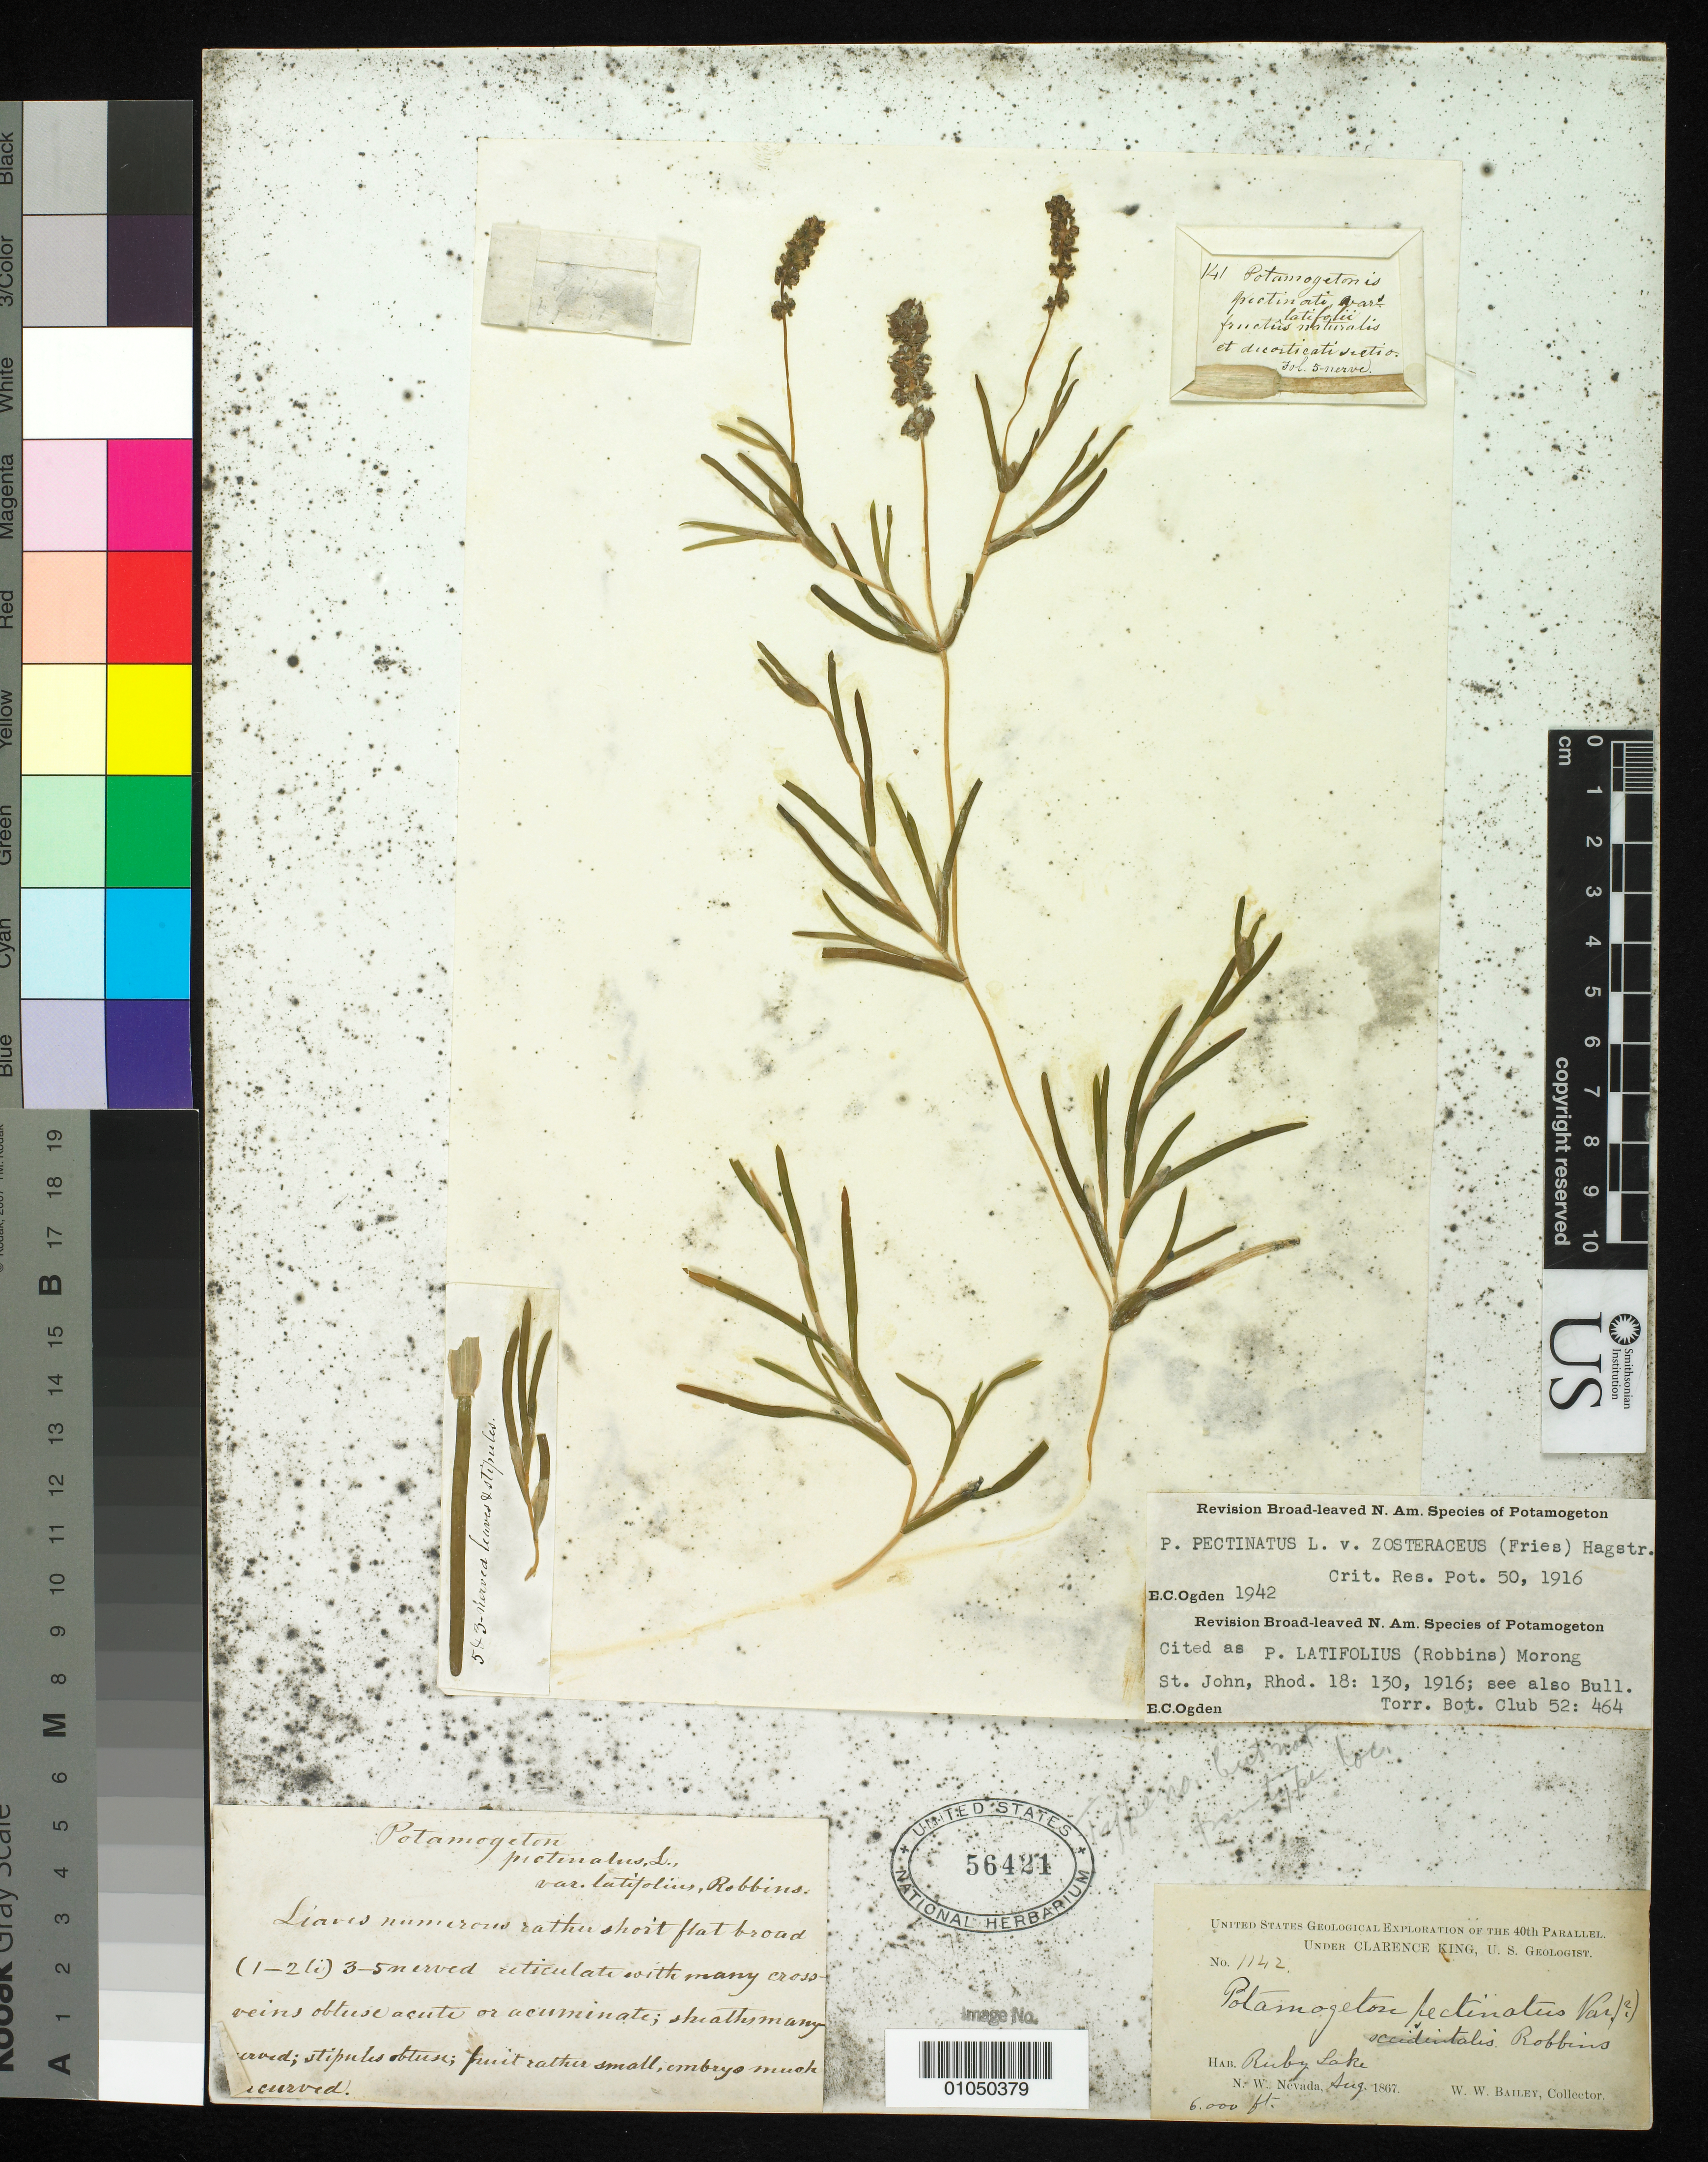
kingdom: Plantae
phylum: Tracheophyta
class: Liliopsida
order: Alismatales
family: Potamogetonaceae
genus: Potamogeton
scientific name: Potamogeton pectinatus var. latifolius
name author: J.W. Robbins in S. Watson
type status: Type Number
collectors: W. W. Bailey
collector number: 1142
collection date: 1867-08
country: United States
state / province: Nevada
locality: Ruby Lake, N.W. Nevada.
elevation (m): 1829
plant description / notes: Dugiously type material. Collection number agrees with protologue but locality & elevation do not. Label, Ruby Lake, 6000 ft.; protologue, "Found in the running brackish waters of Humboldt River below Humboldt Lake; 4,000 feet altitude; August, in fruit."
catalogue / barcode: US 56421